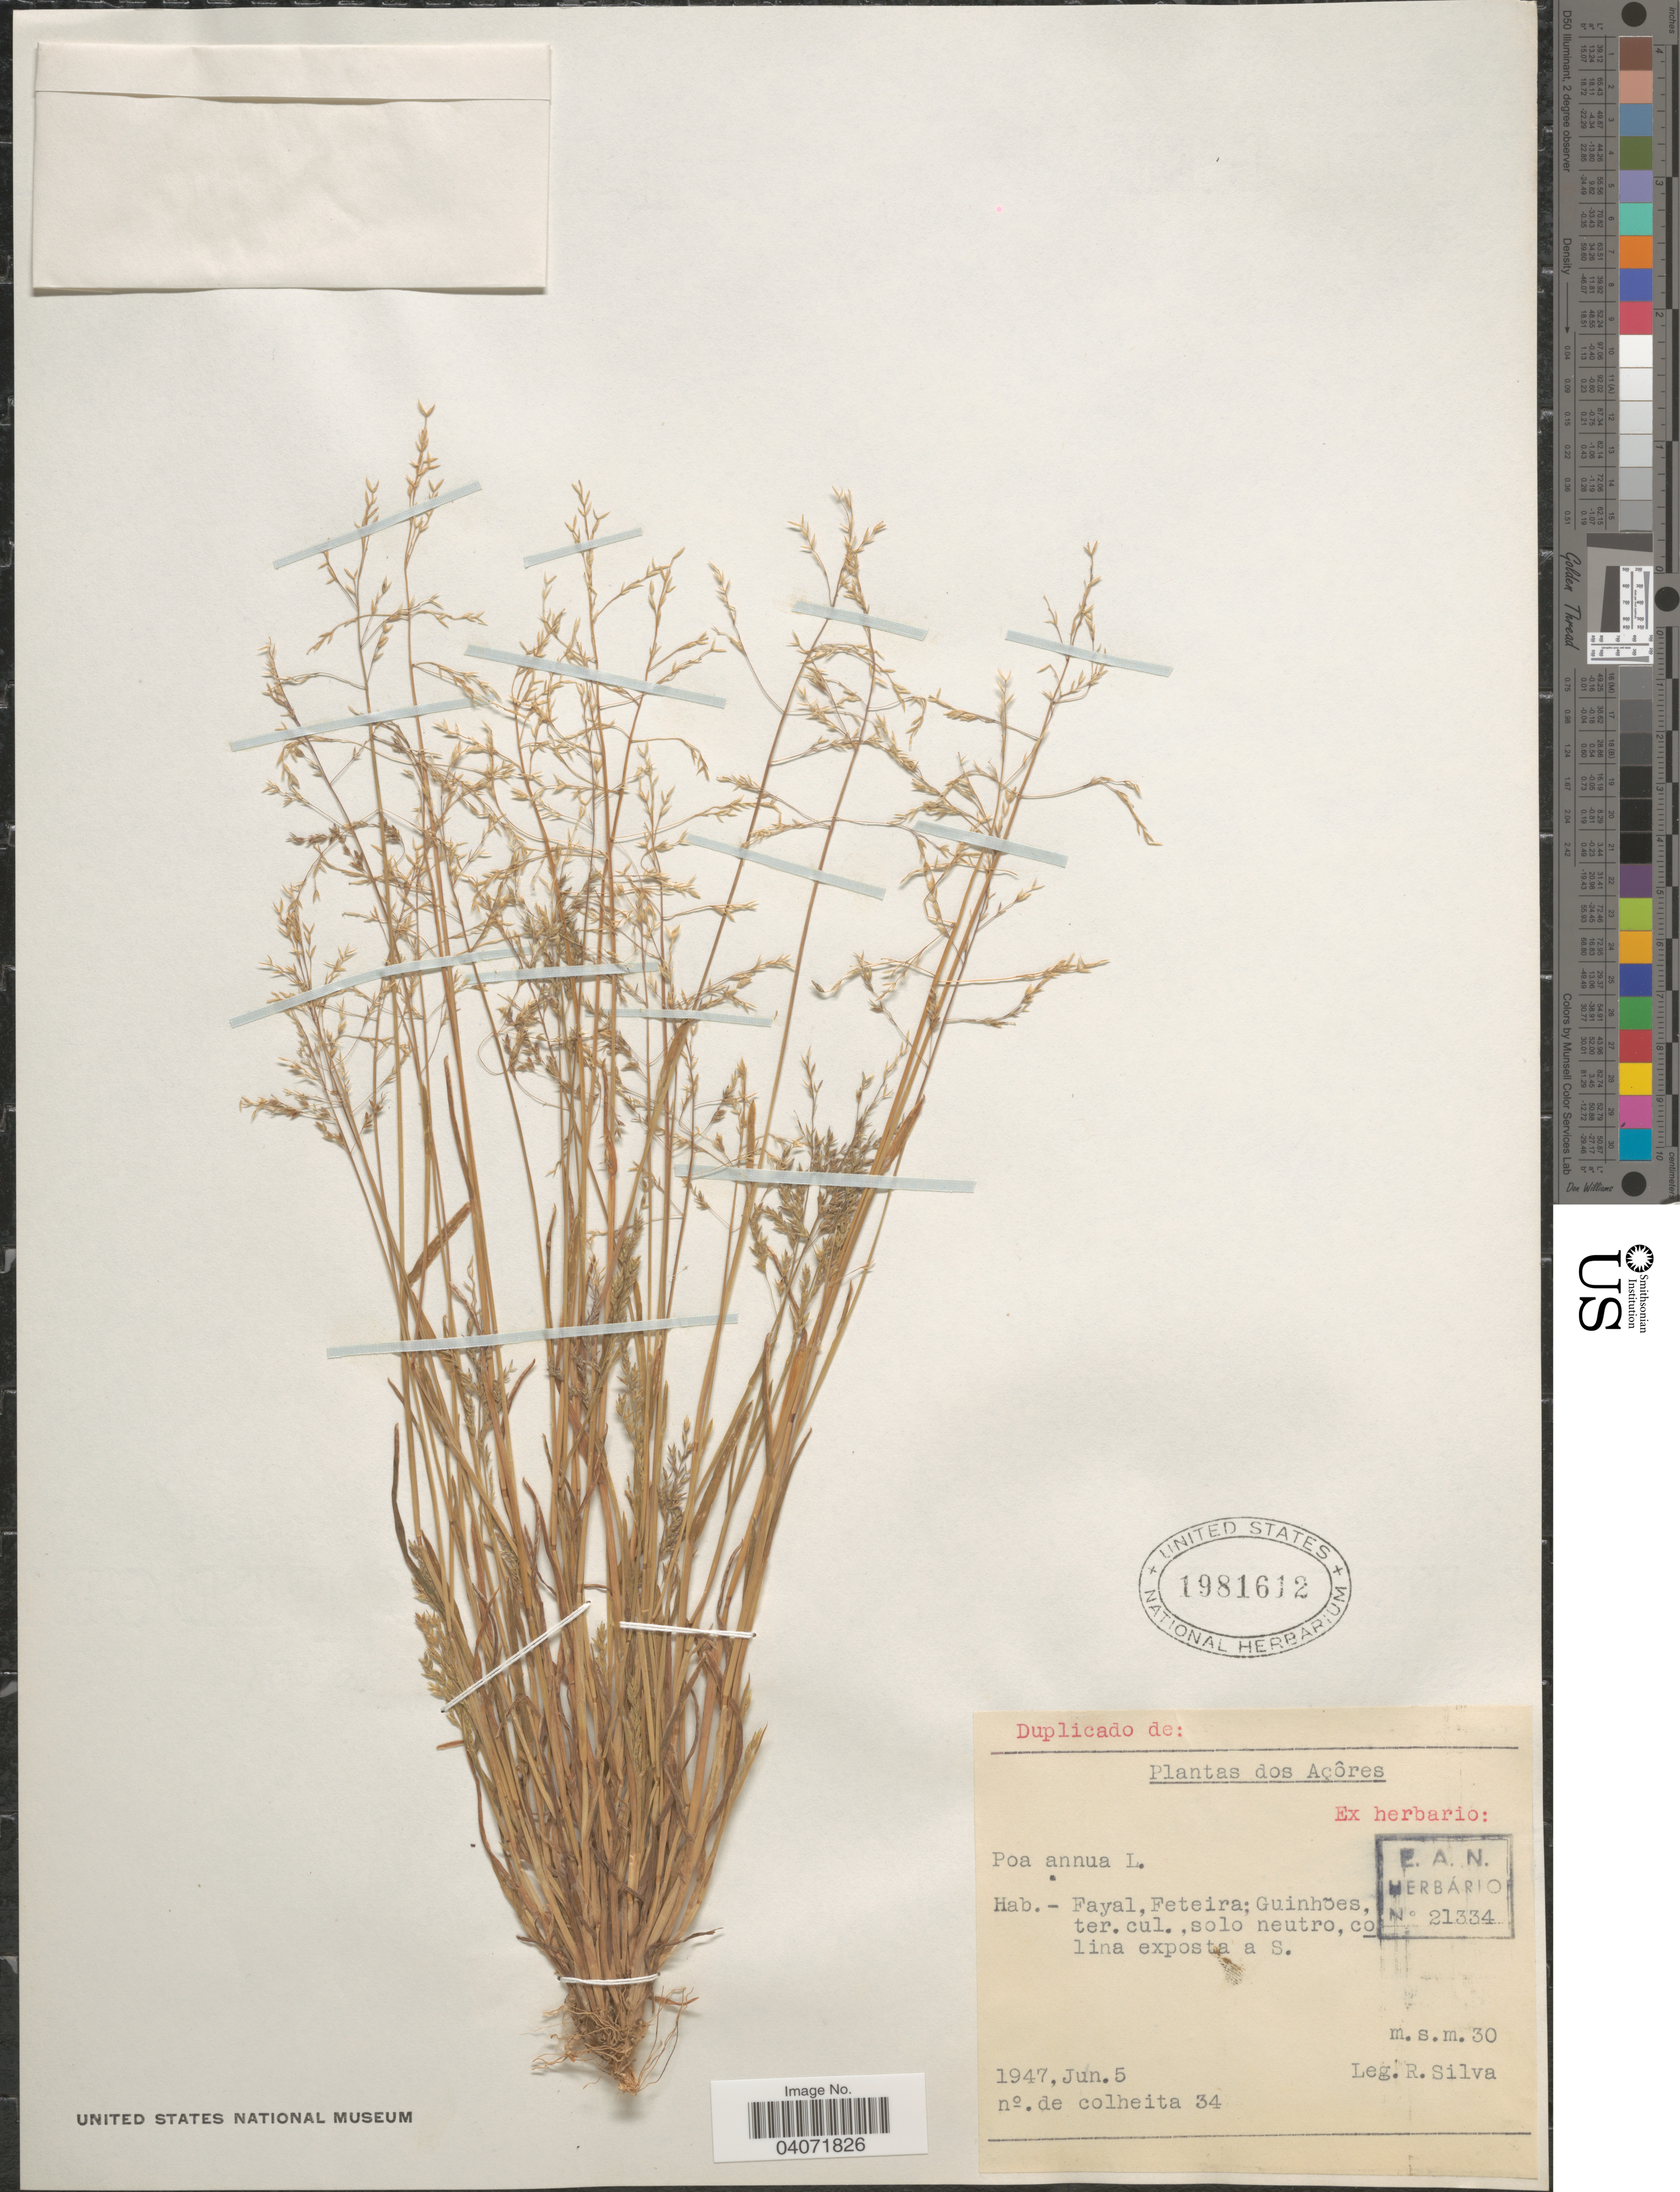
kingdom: Plantae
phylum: Tracheophyta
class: Liliopsida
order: Poales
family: Poaceae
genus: Poa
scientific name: Poa annua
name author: L.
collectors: R. Silva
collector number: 34?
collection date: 1947-06-05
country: Portugal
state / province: Azores (Aut. Reg.)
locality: Açôres. Fayal, Feteira; Guinhões, ter. cul.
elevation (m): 30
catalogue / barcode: US 1981612